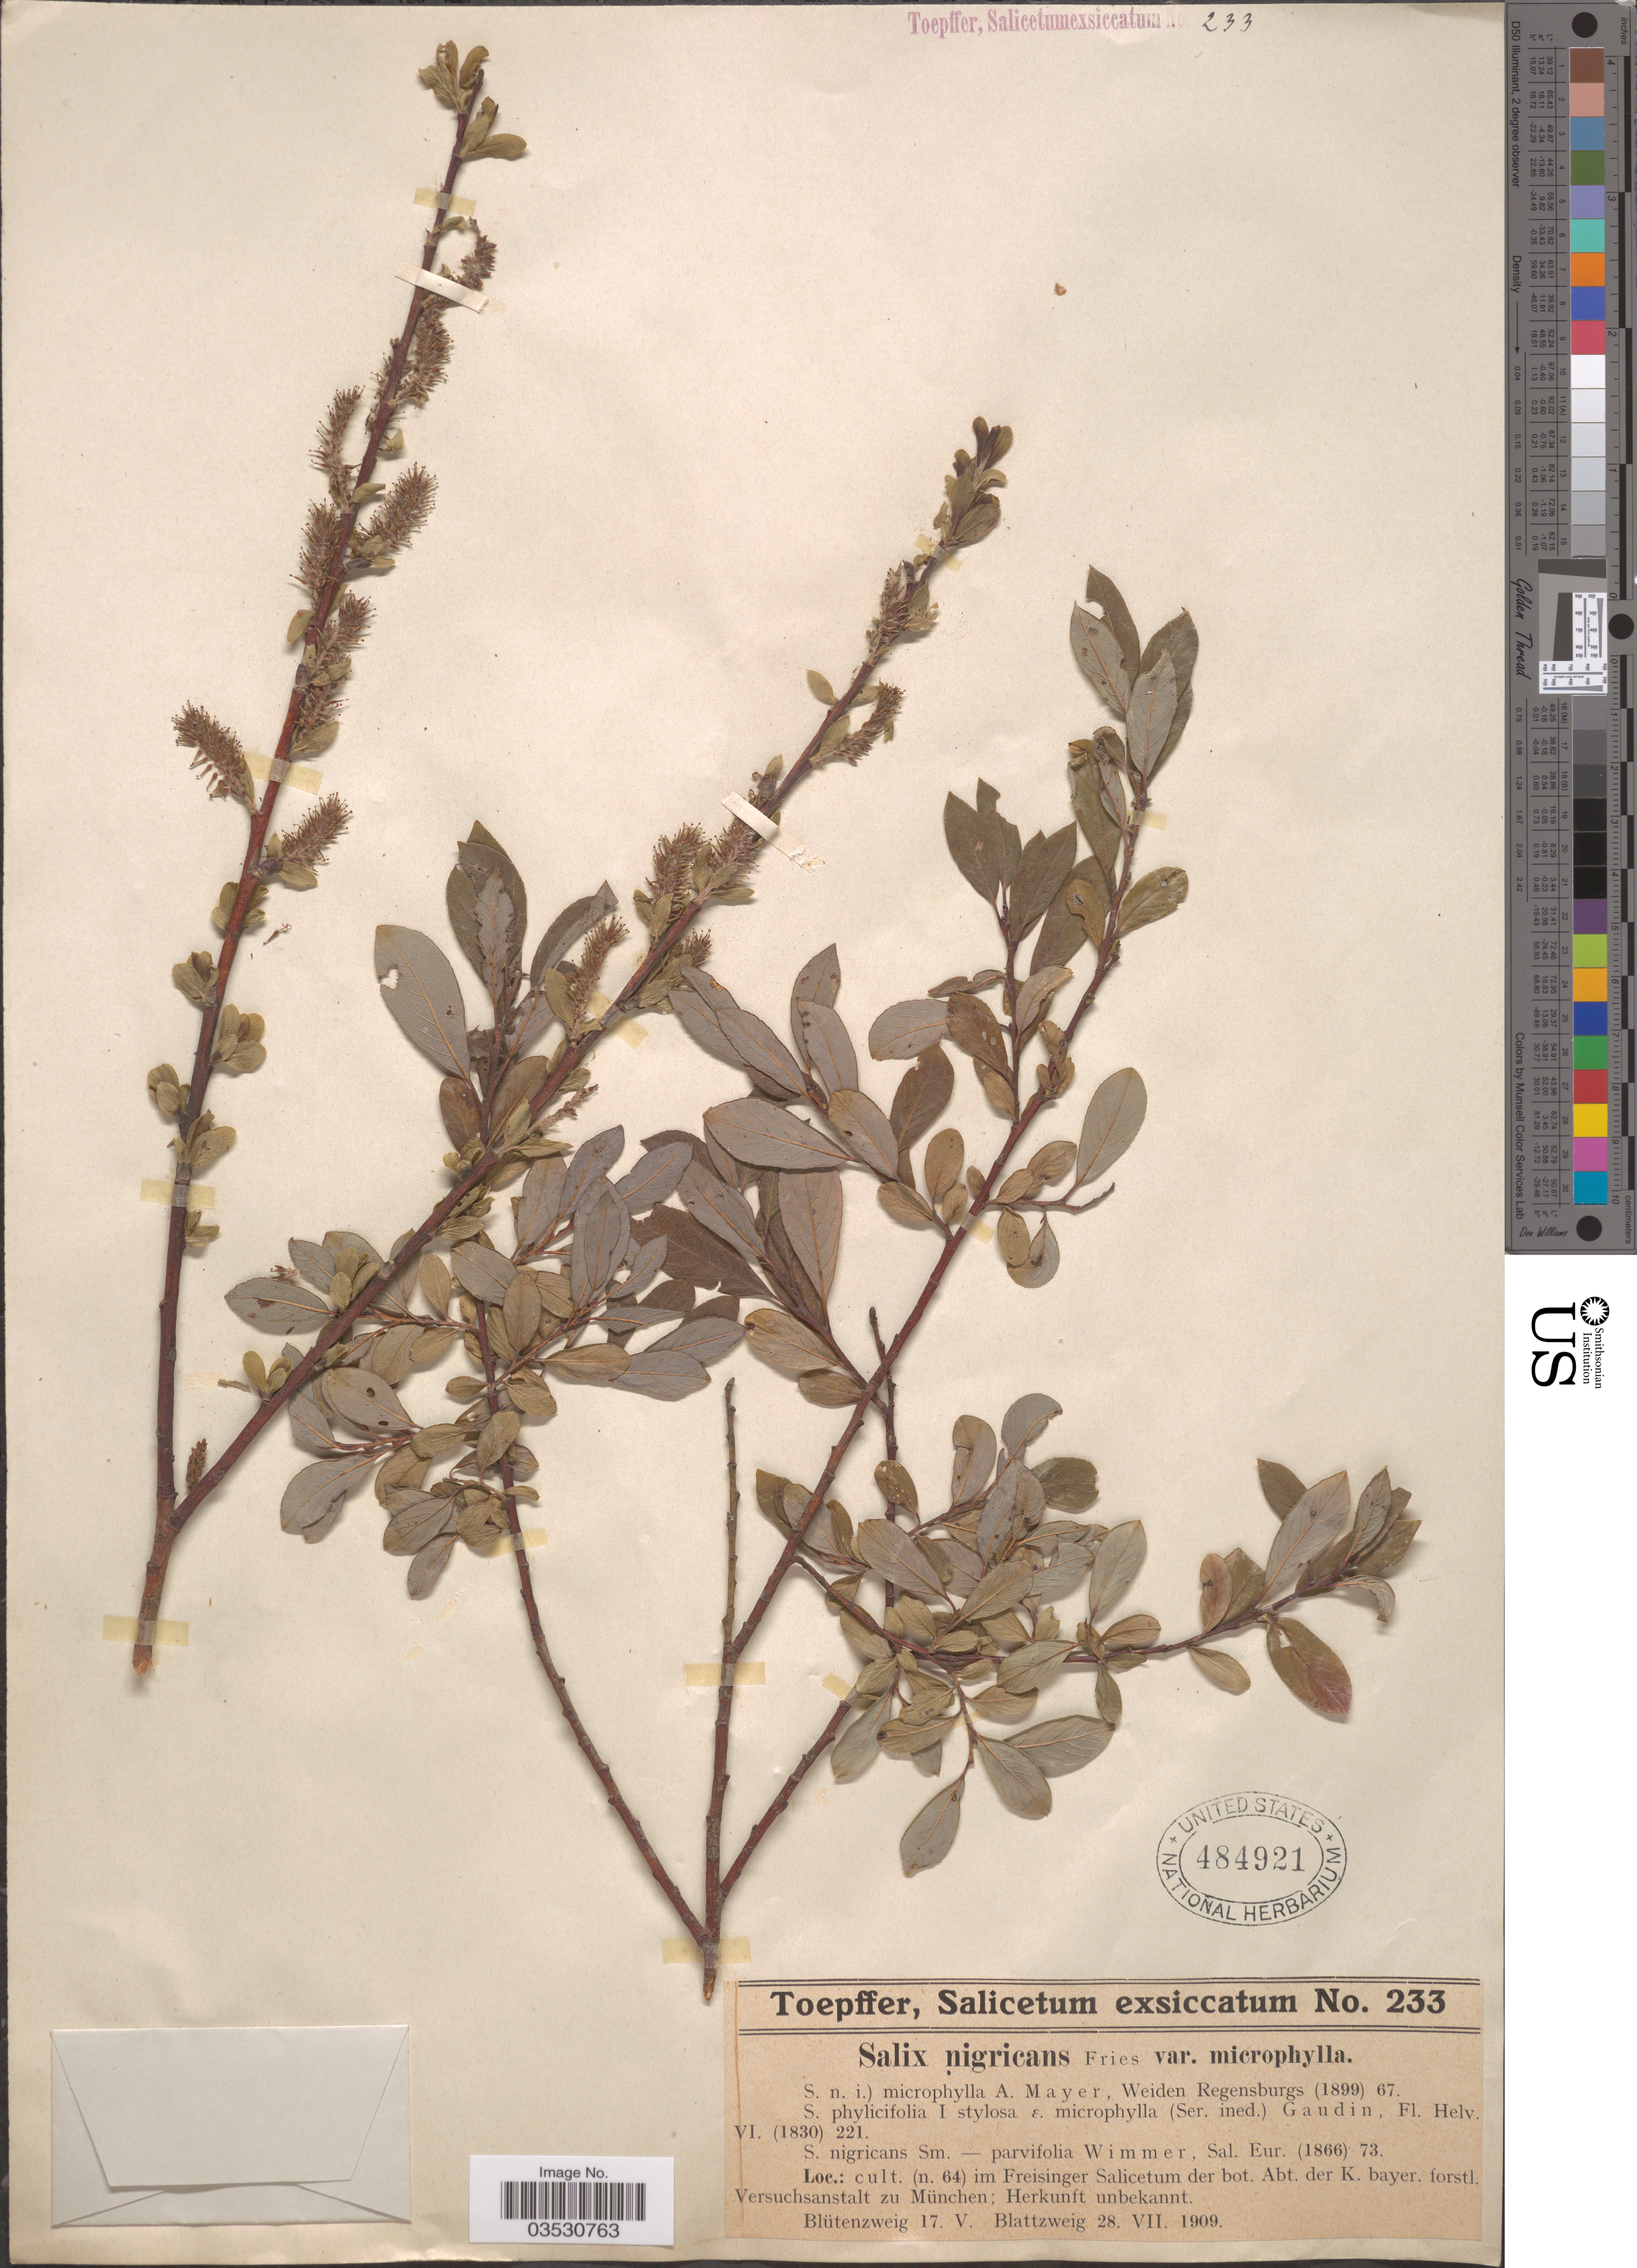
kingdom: Plantae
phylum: Tracheophyta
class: Magnoliopsida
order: Malpighiales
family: Salicaceae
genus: Salix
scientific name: Salix nigricans var. microphylla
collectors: A. Toepffer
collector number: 233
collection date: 1909-05-17/1909-07-28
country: Germany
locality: Im Freisinger Salicetum der bot. Abt. der K. bayer. forstl. Versuchsanstalt zu München.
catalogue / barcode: US 484921